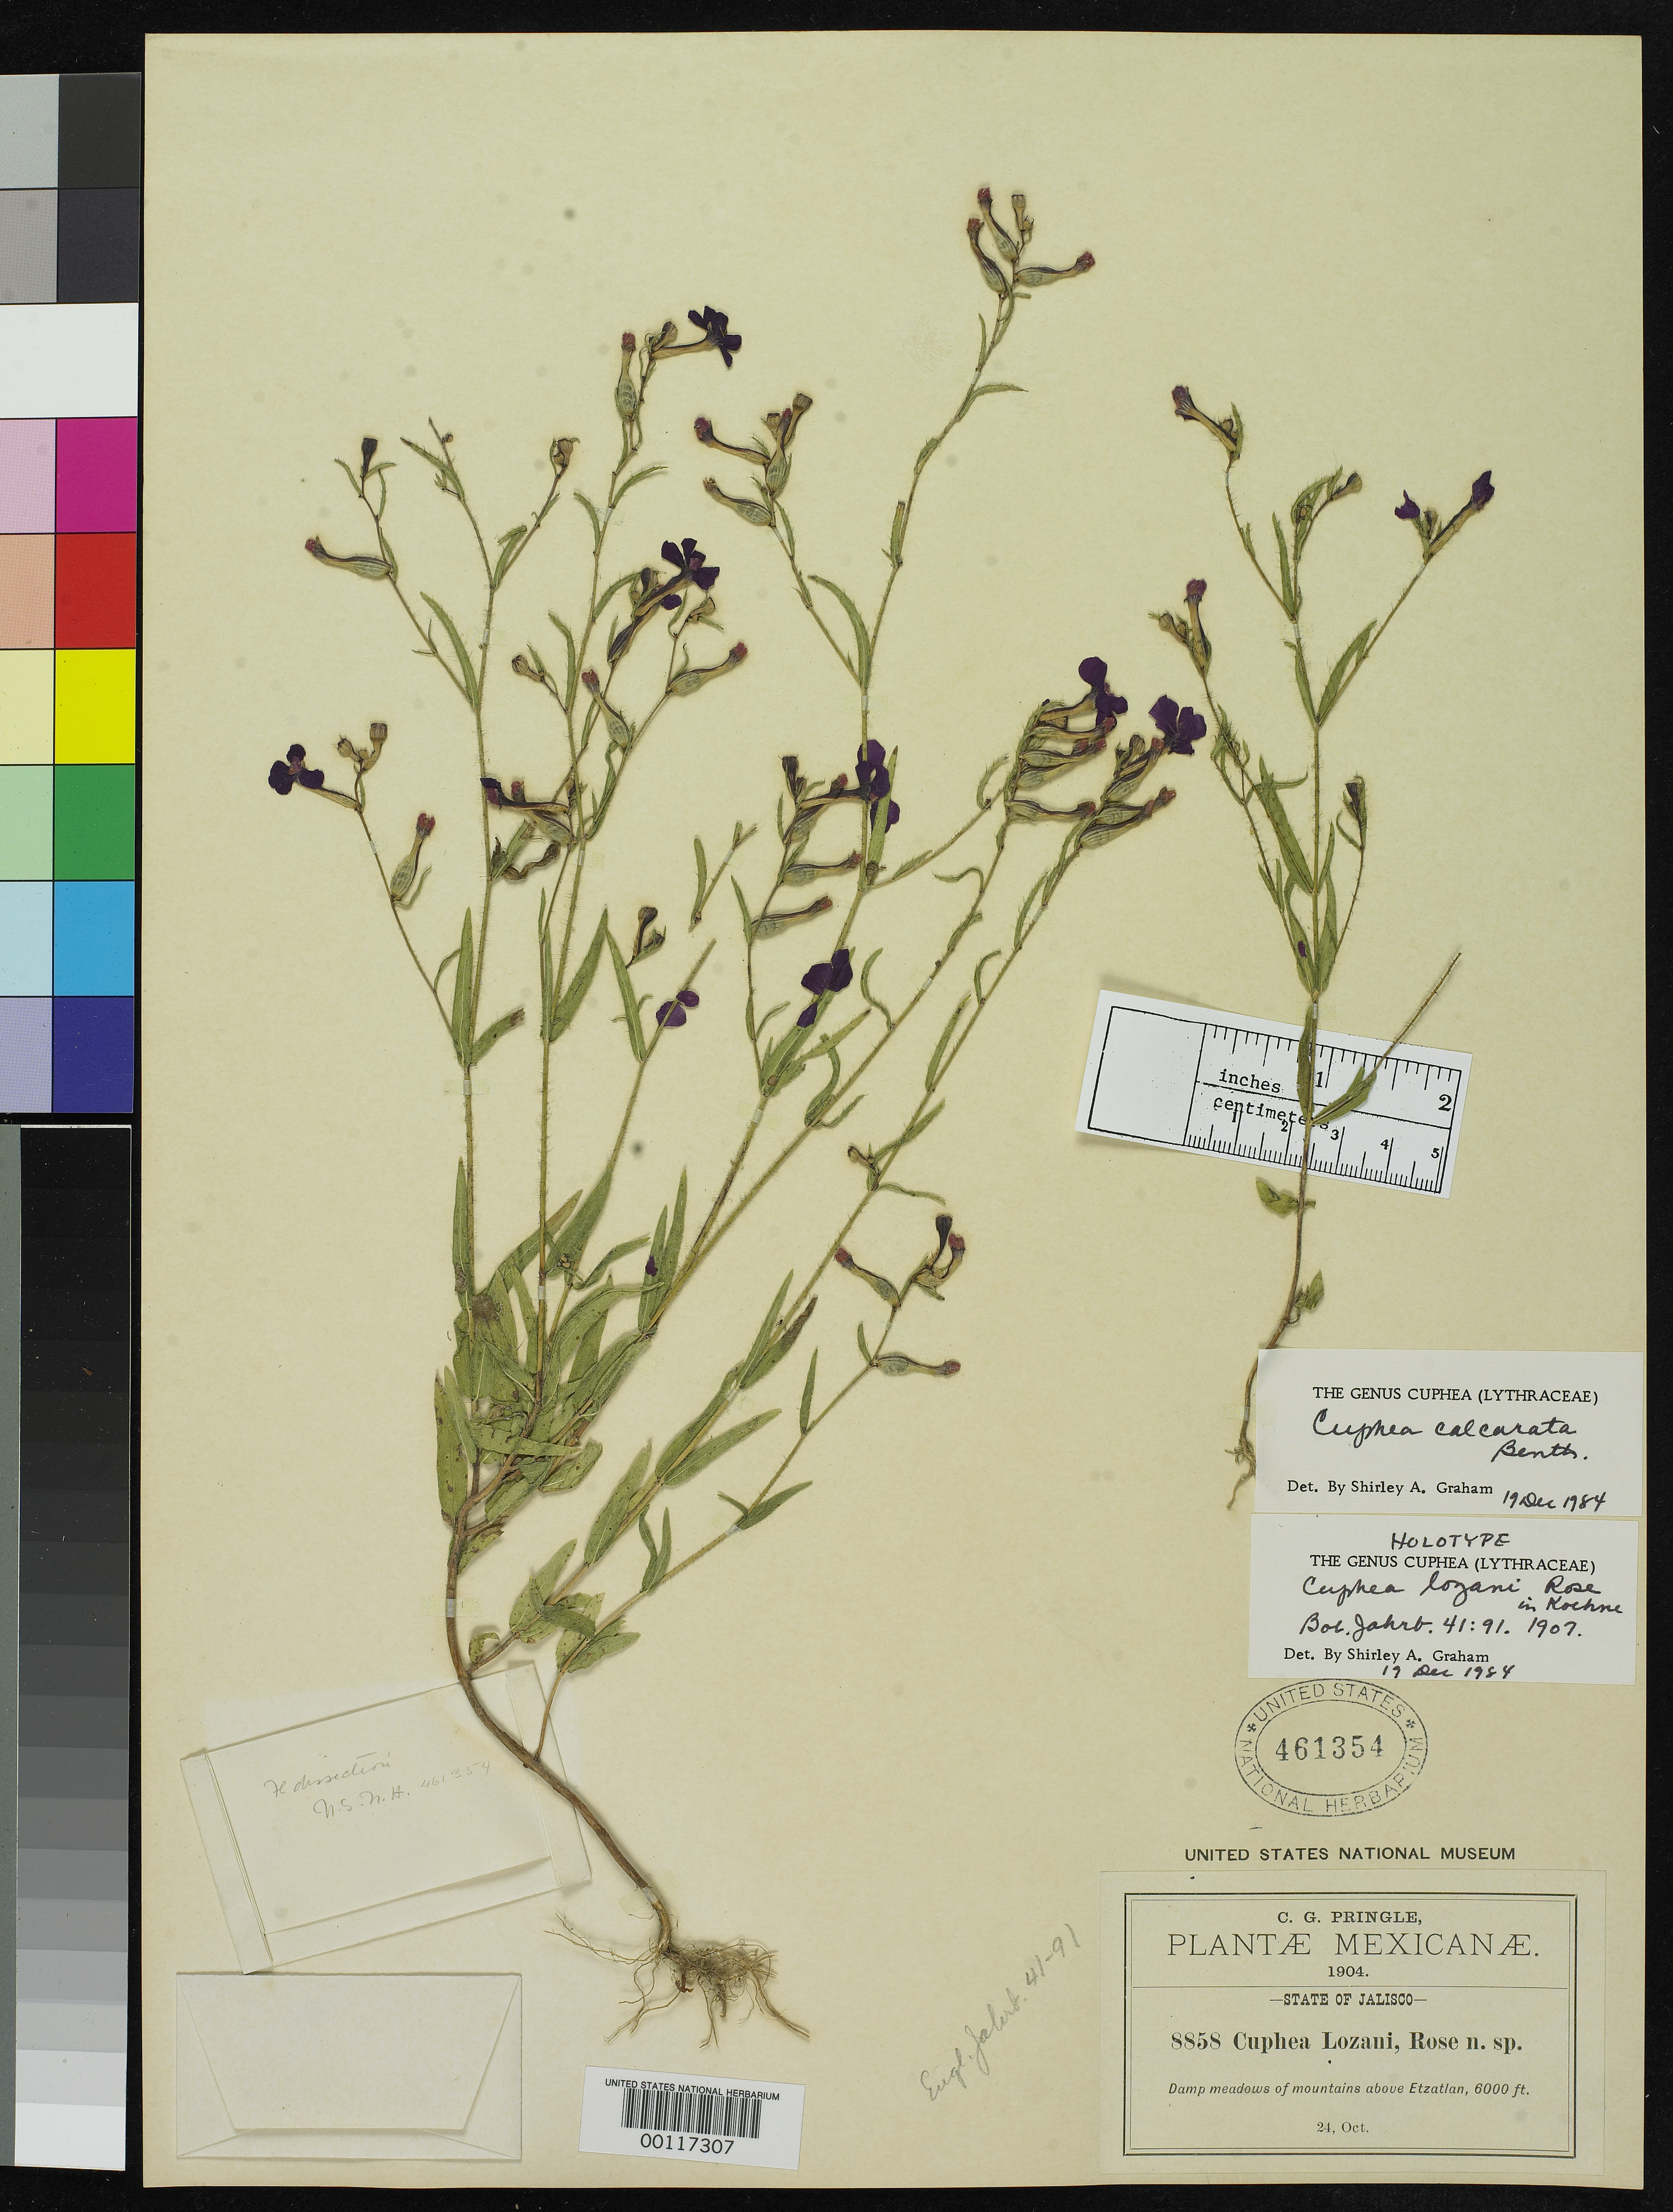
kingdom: Plantae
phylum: Tracheophyta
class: Magnoliopsida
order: Myrtales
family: Lythraceae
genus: Cuphea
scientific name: Cuphea lozanii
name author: Rose ex Koehne in Engl.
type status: Holotype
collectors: C. G. Pringle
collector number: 8858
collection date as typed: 24 Oct 1904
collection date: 1904-10-24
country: Mexico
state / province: Jalisco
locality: Damp meadows of mountains above Etzatlan.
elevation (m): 1829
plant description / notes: Epithet published as "Lozani", attributed to "Rose 1907, Contrib. Un. States Nat. Herb."; description (re-)published 1909, Contr. U.S. Natl. Herb. 12: 288.; Annotated by S.A. Graham (1984) as "holotype".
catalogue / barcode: US 461354